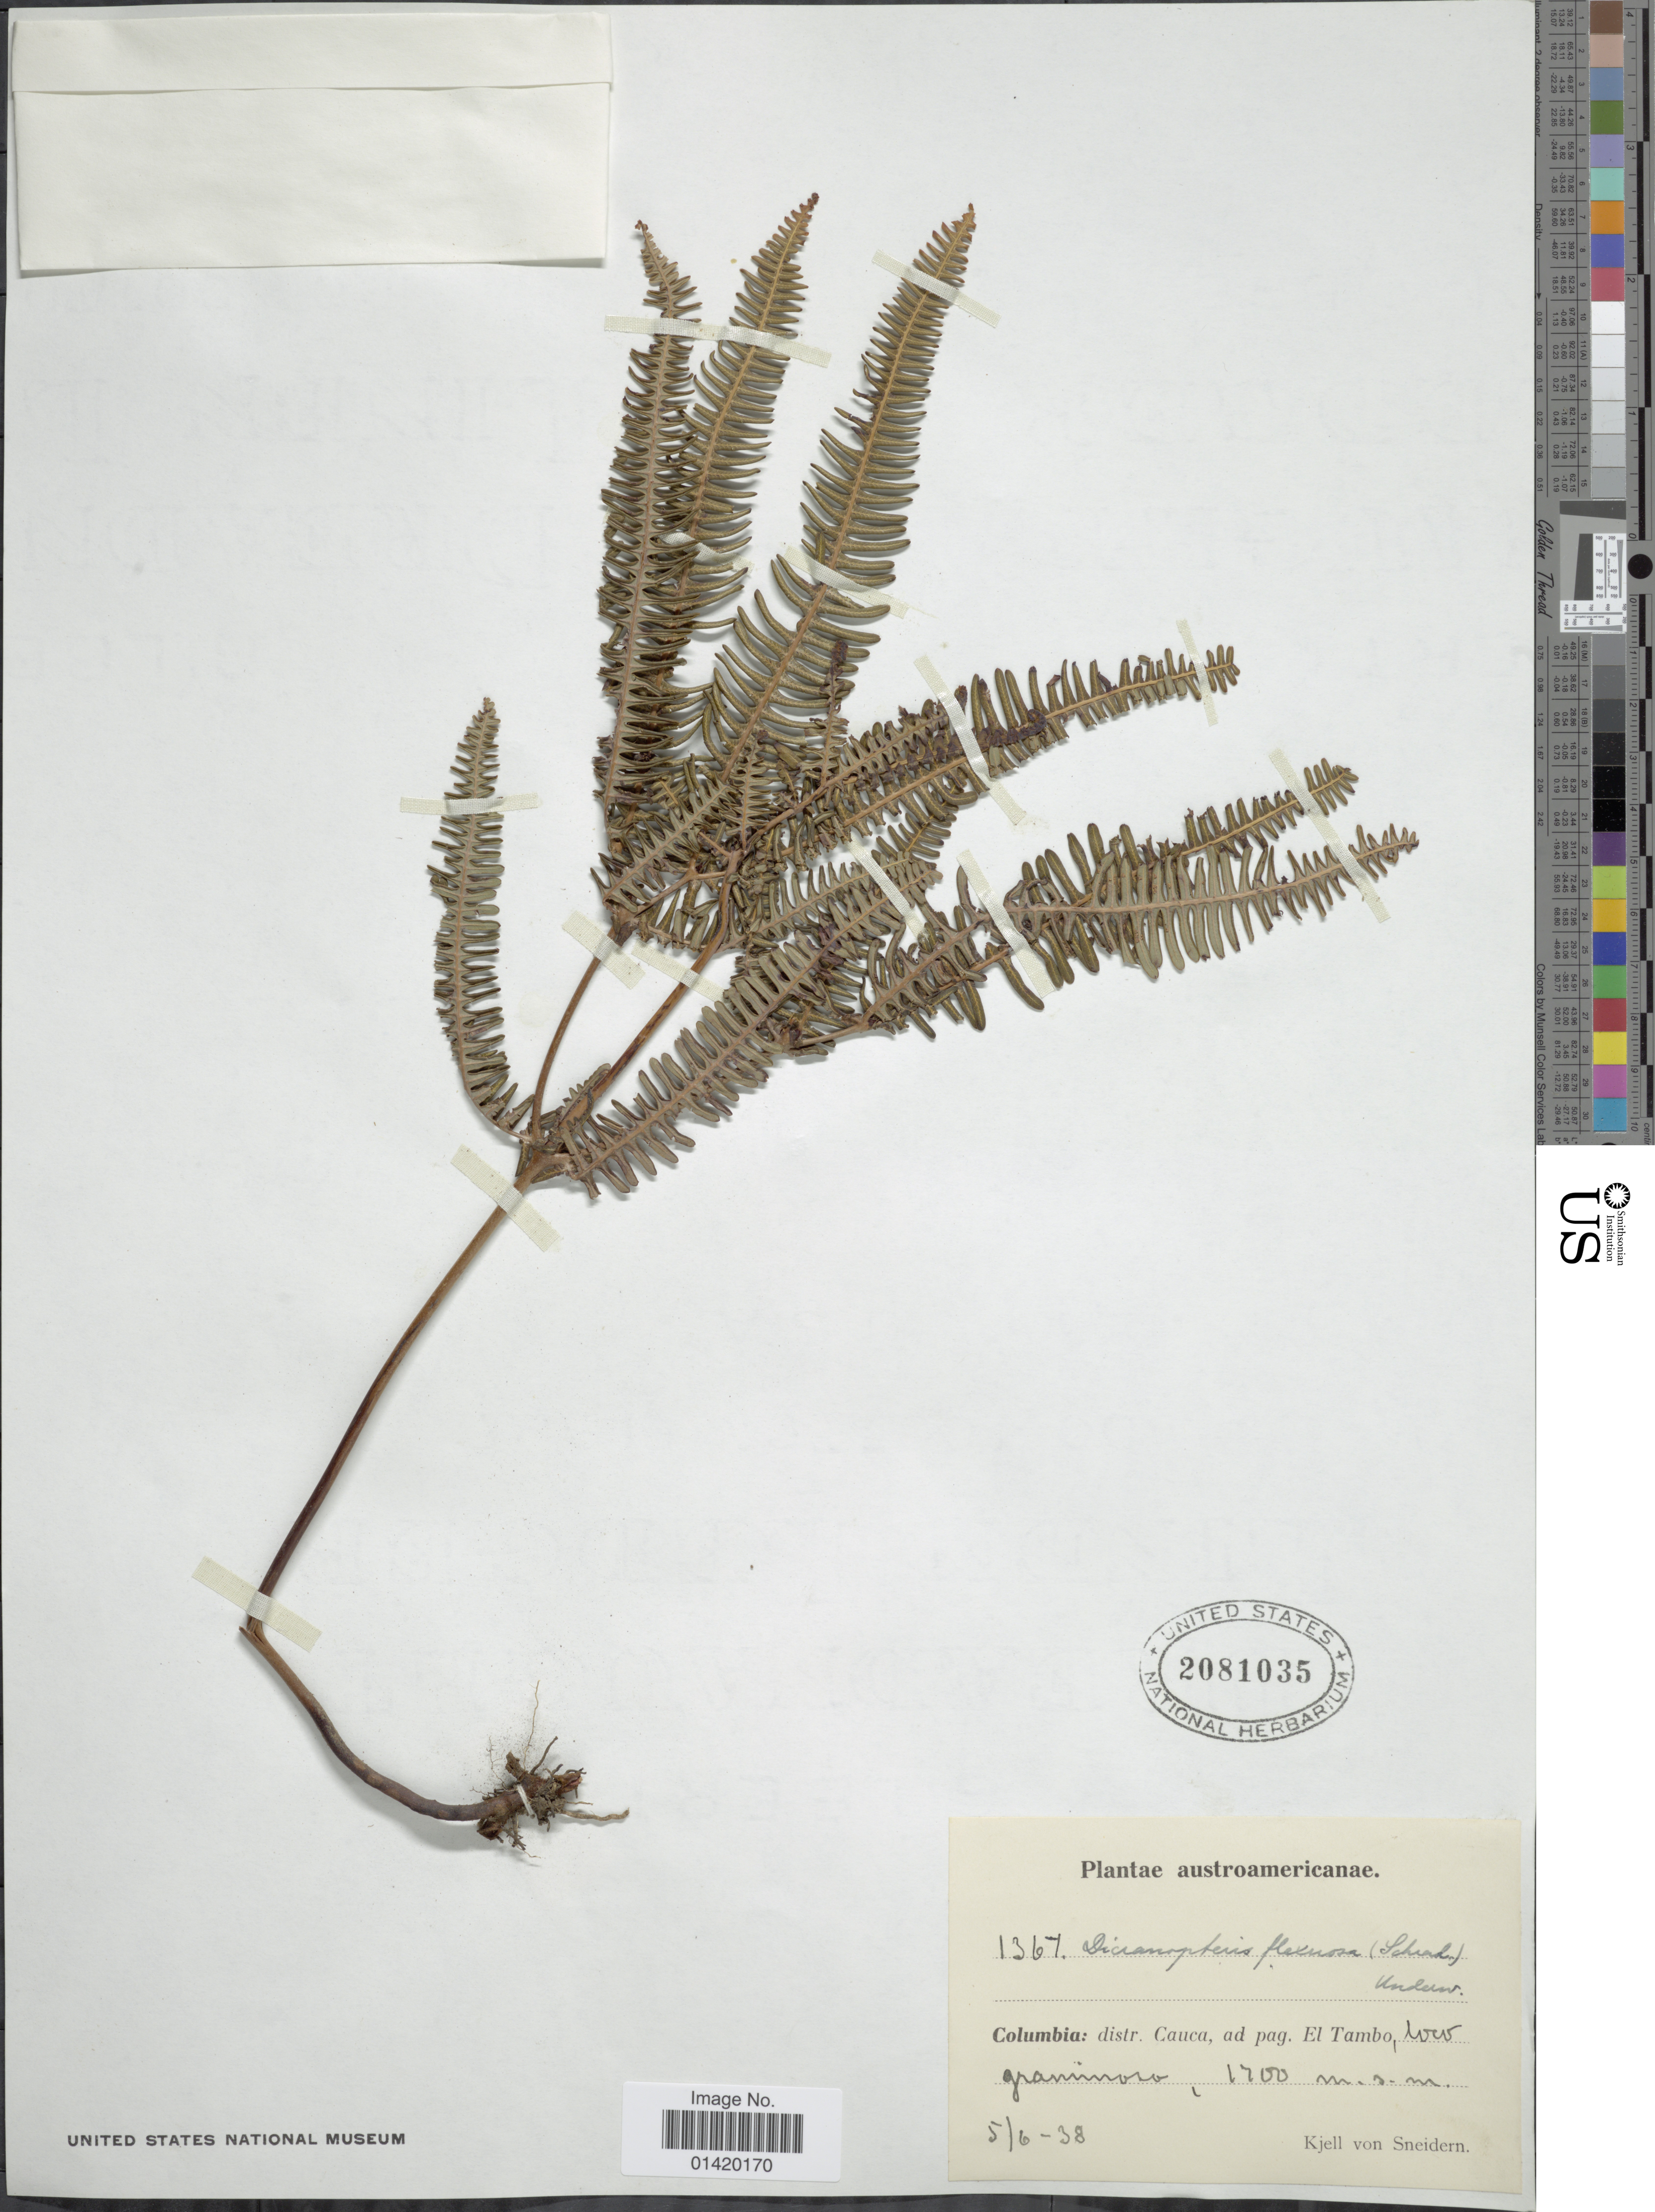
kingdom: Plantae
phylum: Tracheophyta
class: Polypodiopsida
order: Gleicheniales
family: Gleicheniaceae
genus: Dicranopteris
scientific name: Dicranopteris flexuosa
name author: (Schrad.) Underw.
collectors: K. von Sneidern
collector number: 1367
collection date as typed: Transcribed d/m/y: 5/6/38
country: Colombia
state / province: Cauca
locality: Distr. Cauca, ad pag El Tambo, loco graminoso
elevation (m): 1700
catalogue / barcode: US 2081035